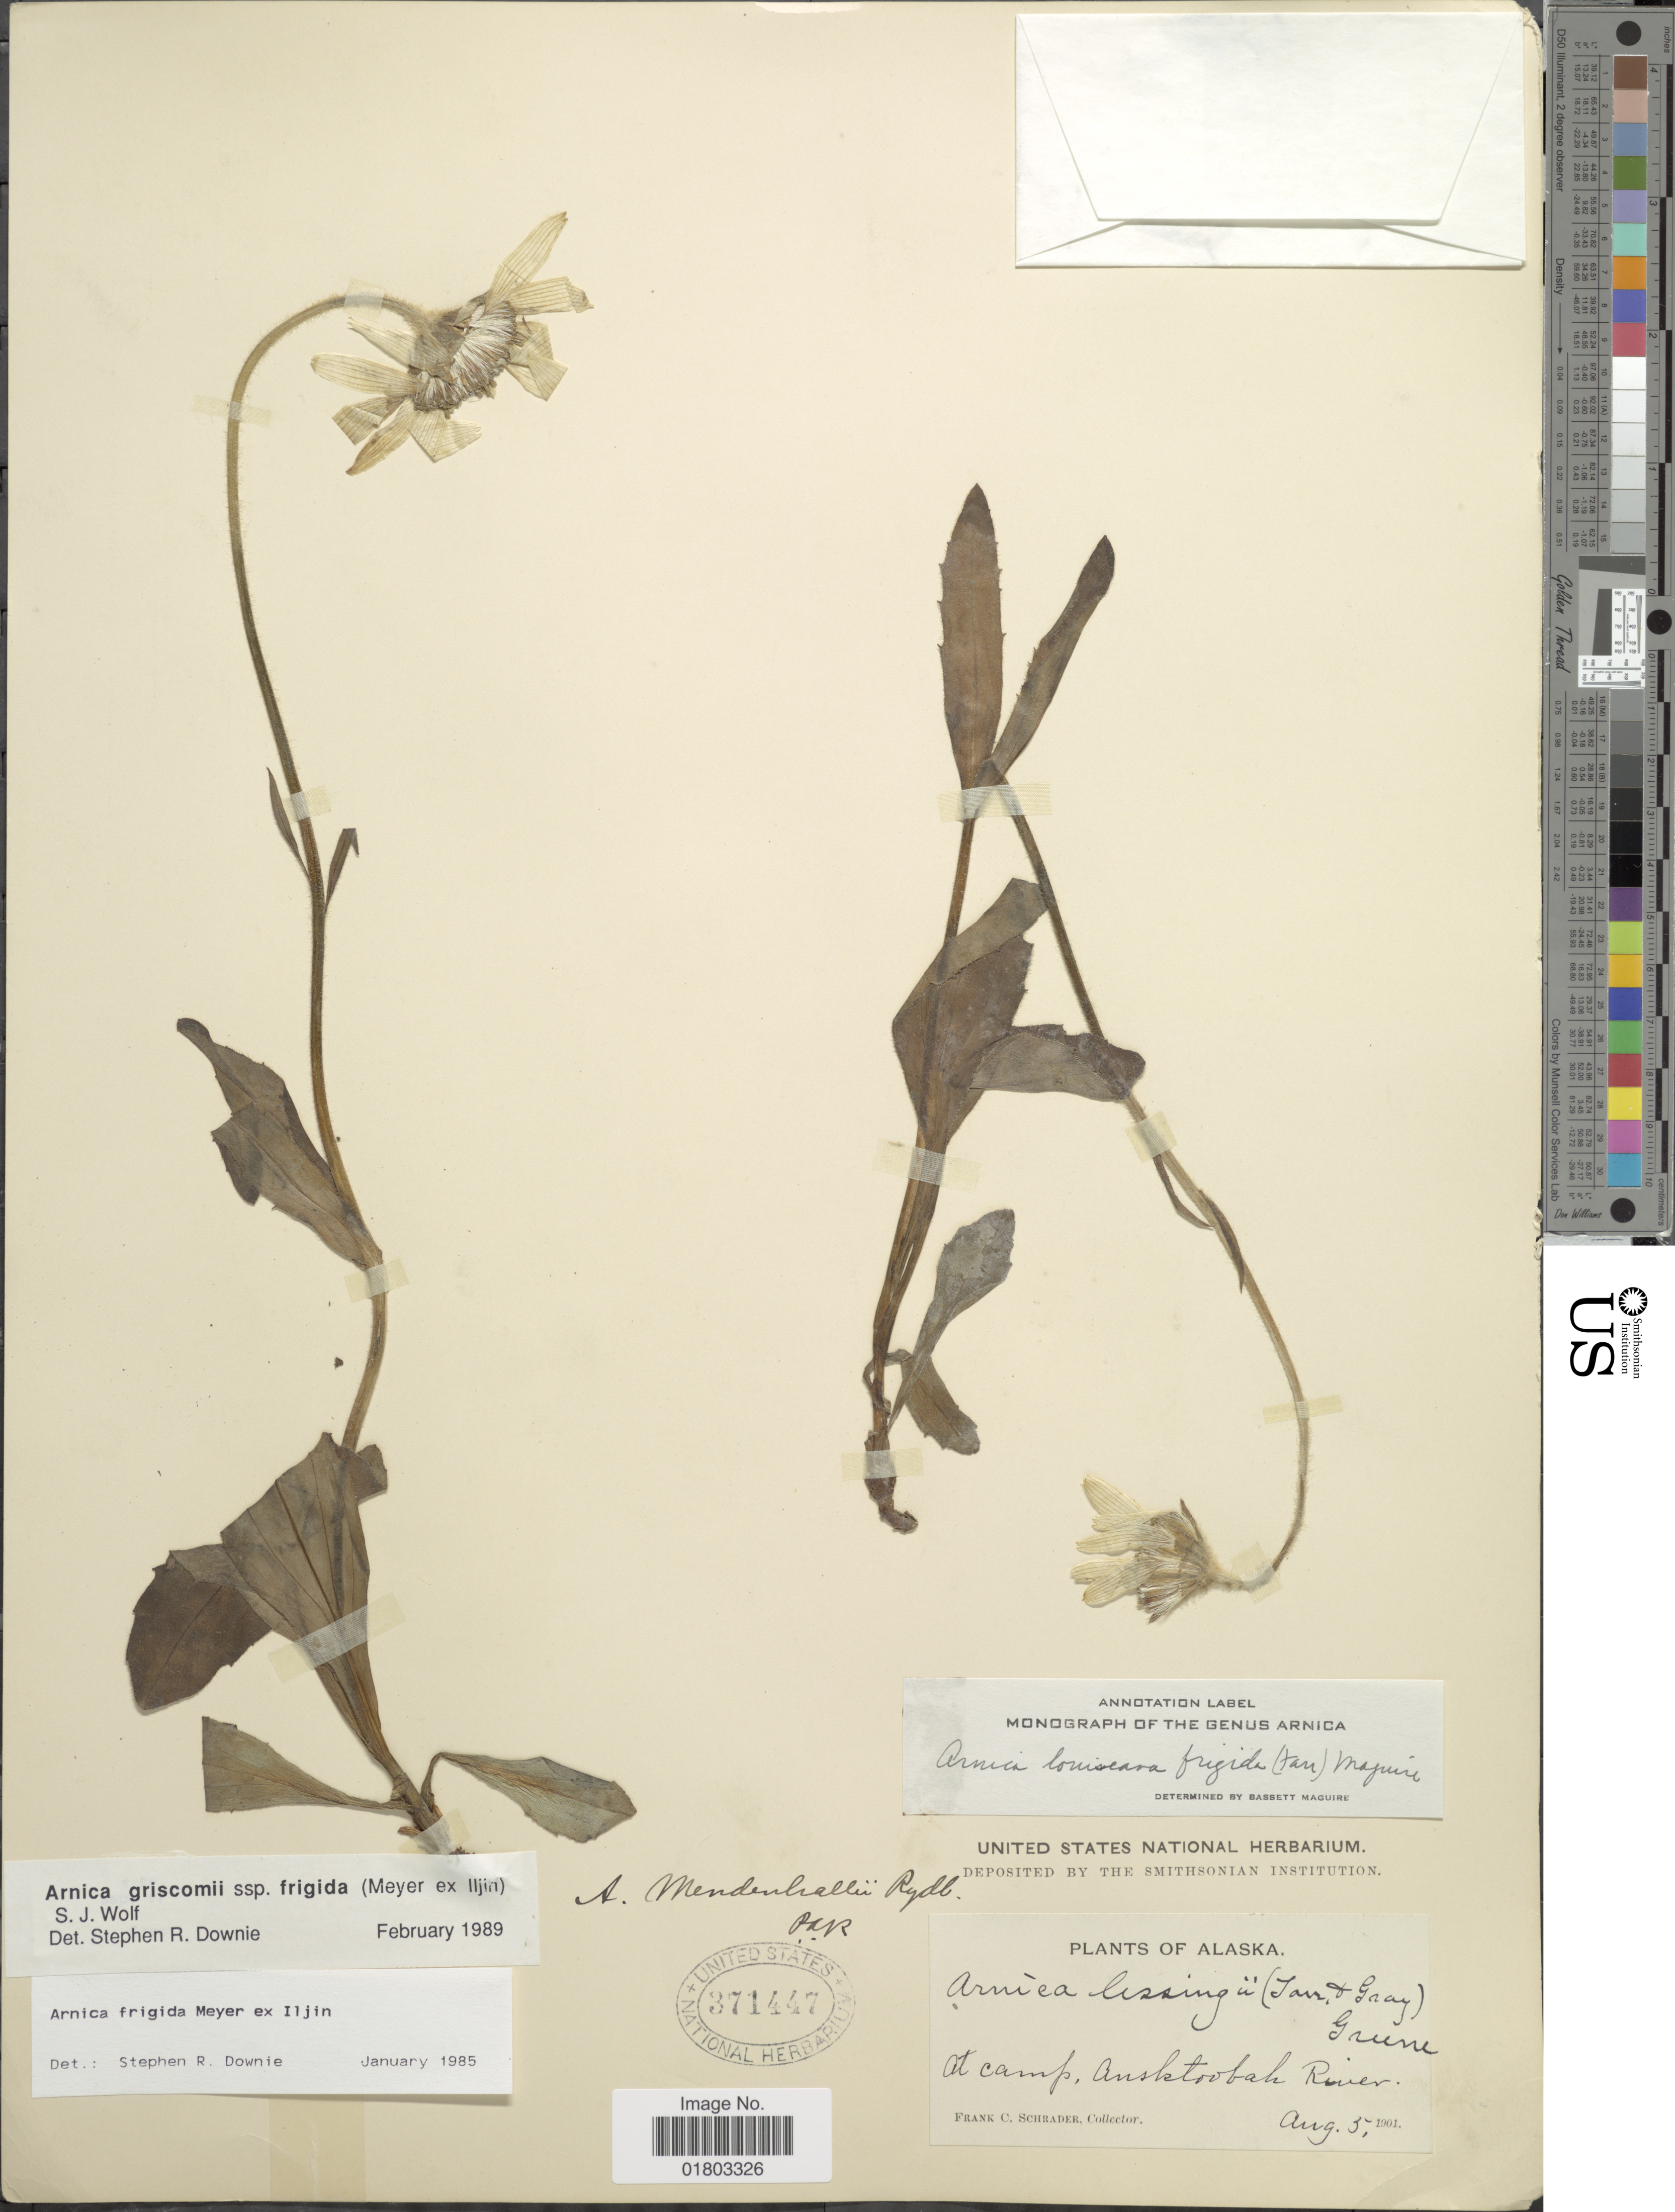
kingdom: Plantae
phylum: Tracheophyta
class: Magnoliopsida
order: Asterales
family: Asteraceae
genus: Arnica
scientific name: Arnica griscomii subsp. frigida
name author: (C.A. Mey. ex Iljin) S.J. Wolf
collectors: F. C. Schrader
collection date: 1901-08-05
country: United States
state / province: Alaska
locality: At camp, Ansktoobah River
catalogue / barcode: US 371447